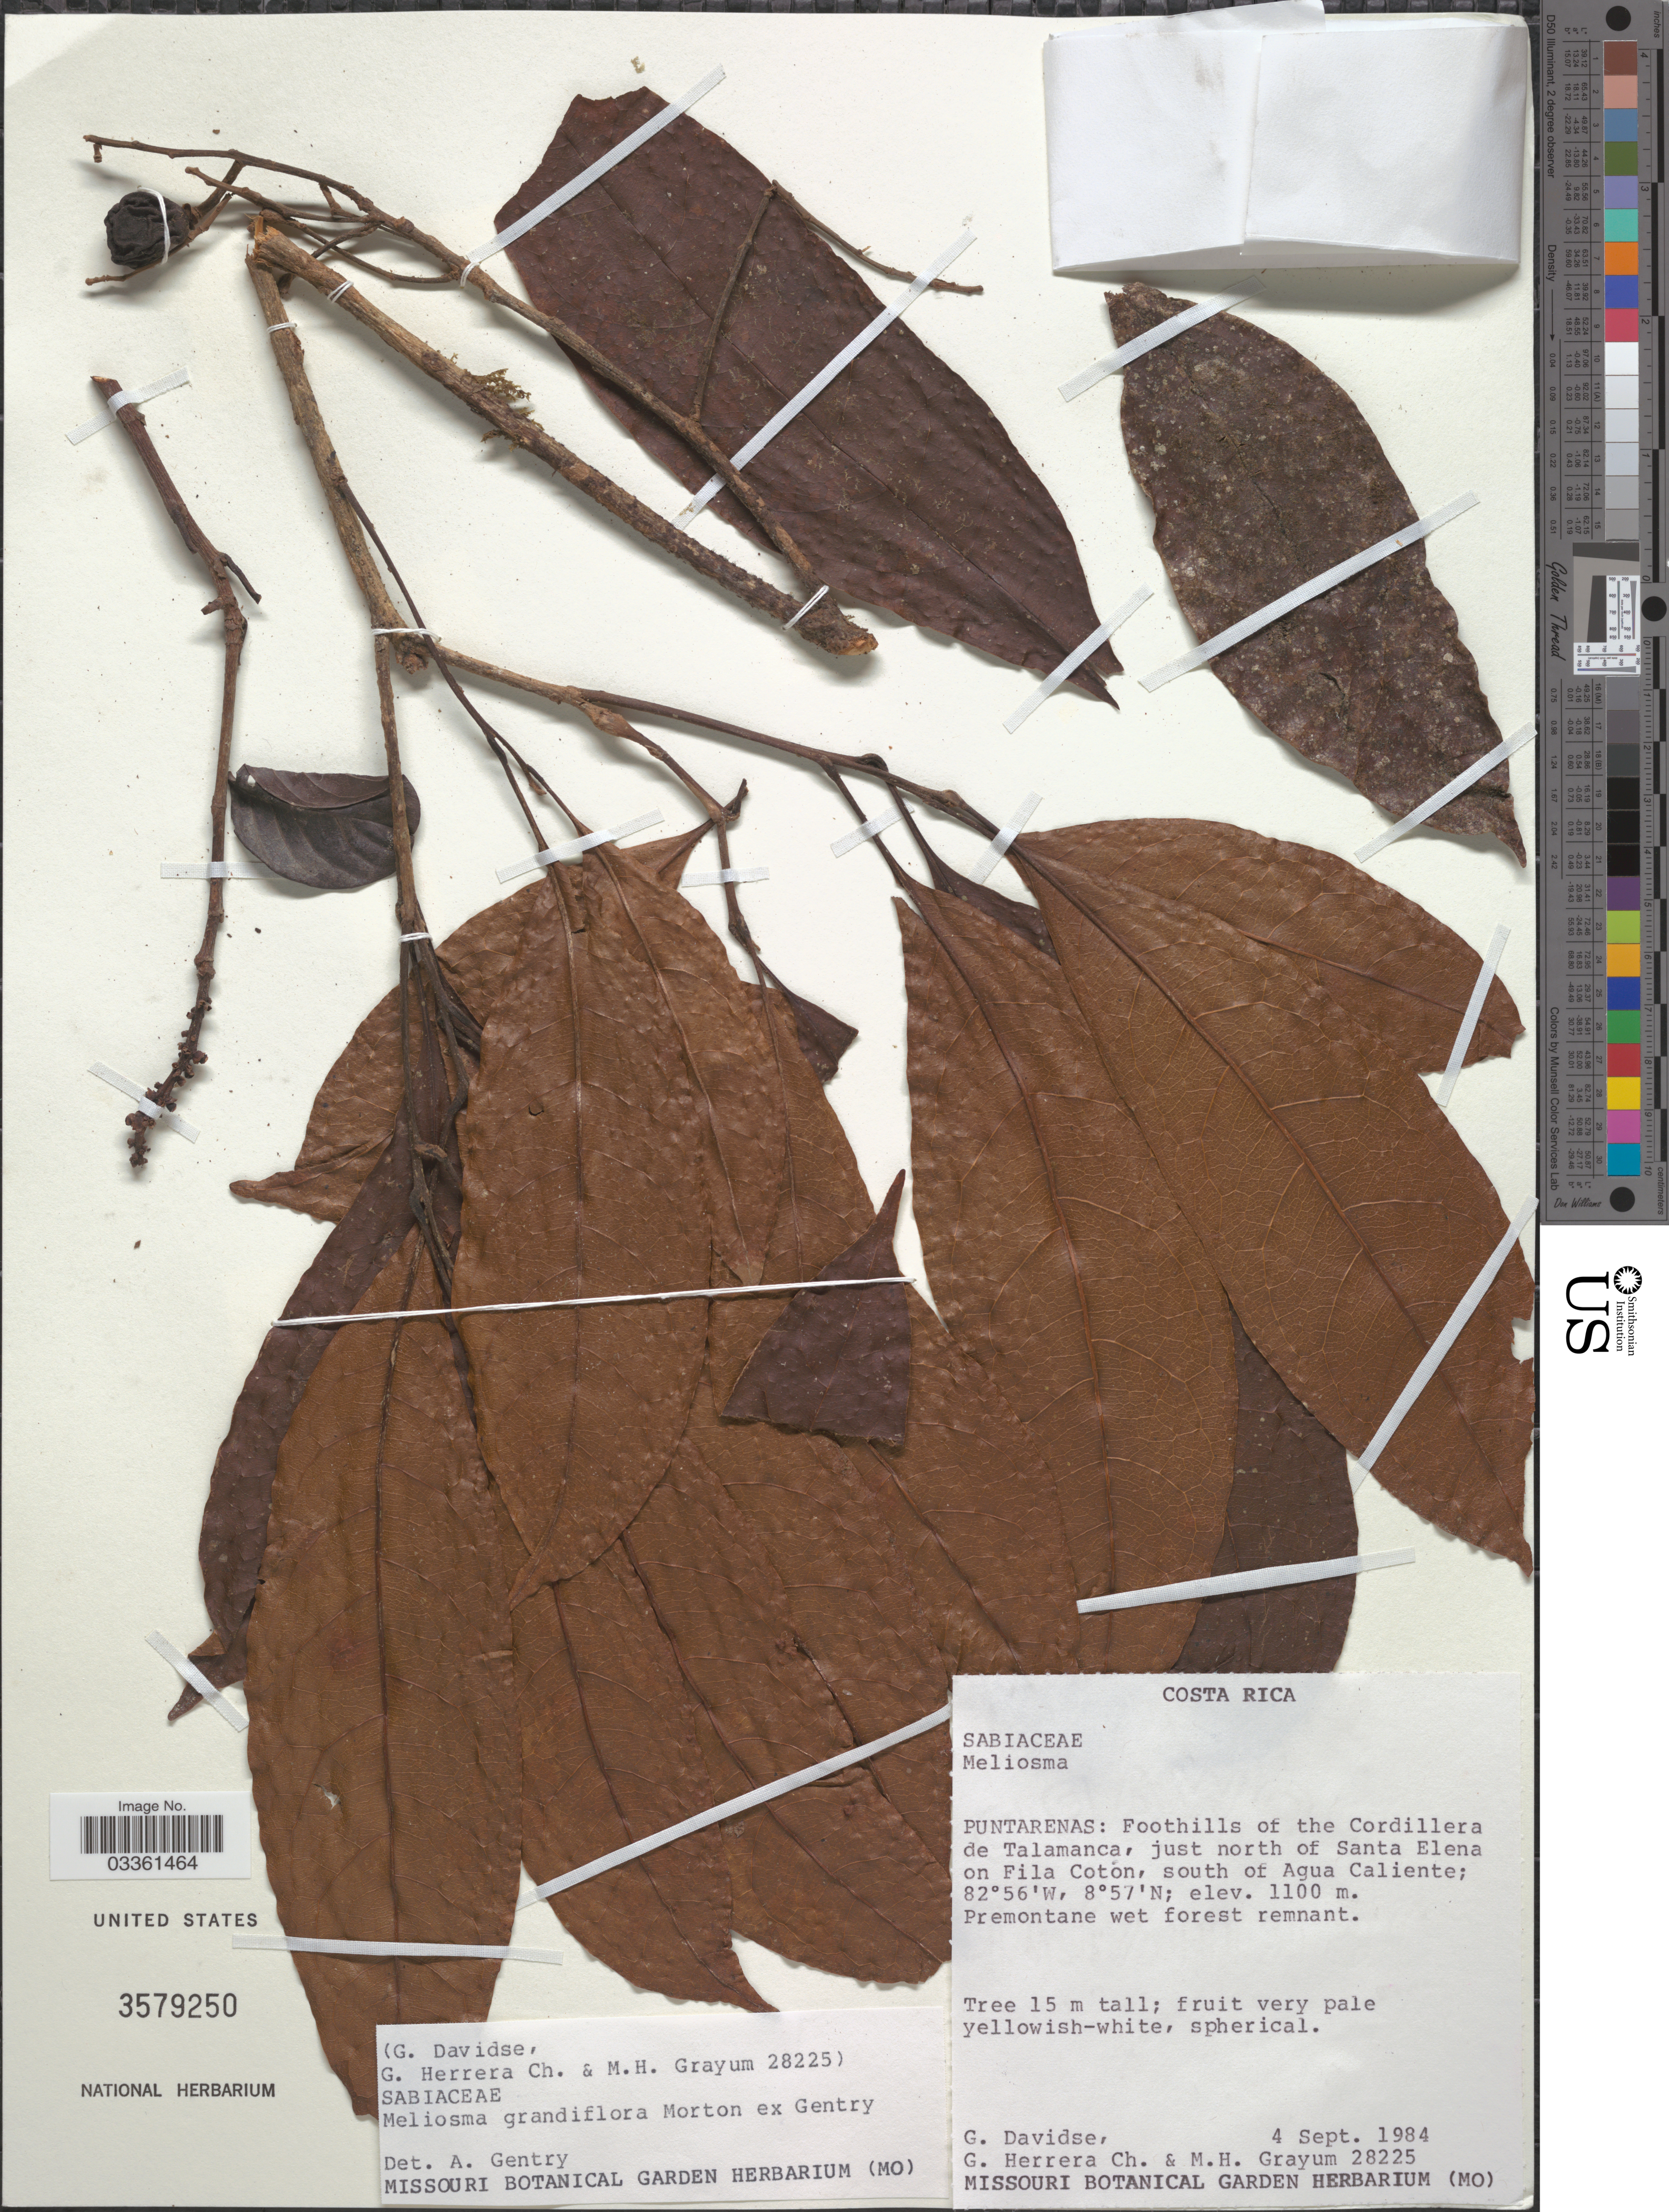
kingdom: Plantae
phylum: Tracheophyta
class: Magnoliopsida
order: Proteales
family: Sabiaceae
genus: Meliosma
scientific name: Meliosma grandiflora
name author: C.V. Morton ex A.H. Gentry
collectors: G. Davidse, G. Herrera Ch. & M. H. Grayum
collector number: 28225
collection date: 1984-09-04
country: Costa Rica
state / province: Puntarenas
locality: Foothills of the Cordillera de Talamanca, just north of Santa Elena on Fila Coton, south of Agua Caliente.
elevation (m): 1100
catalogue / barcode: US 3579250